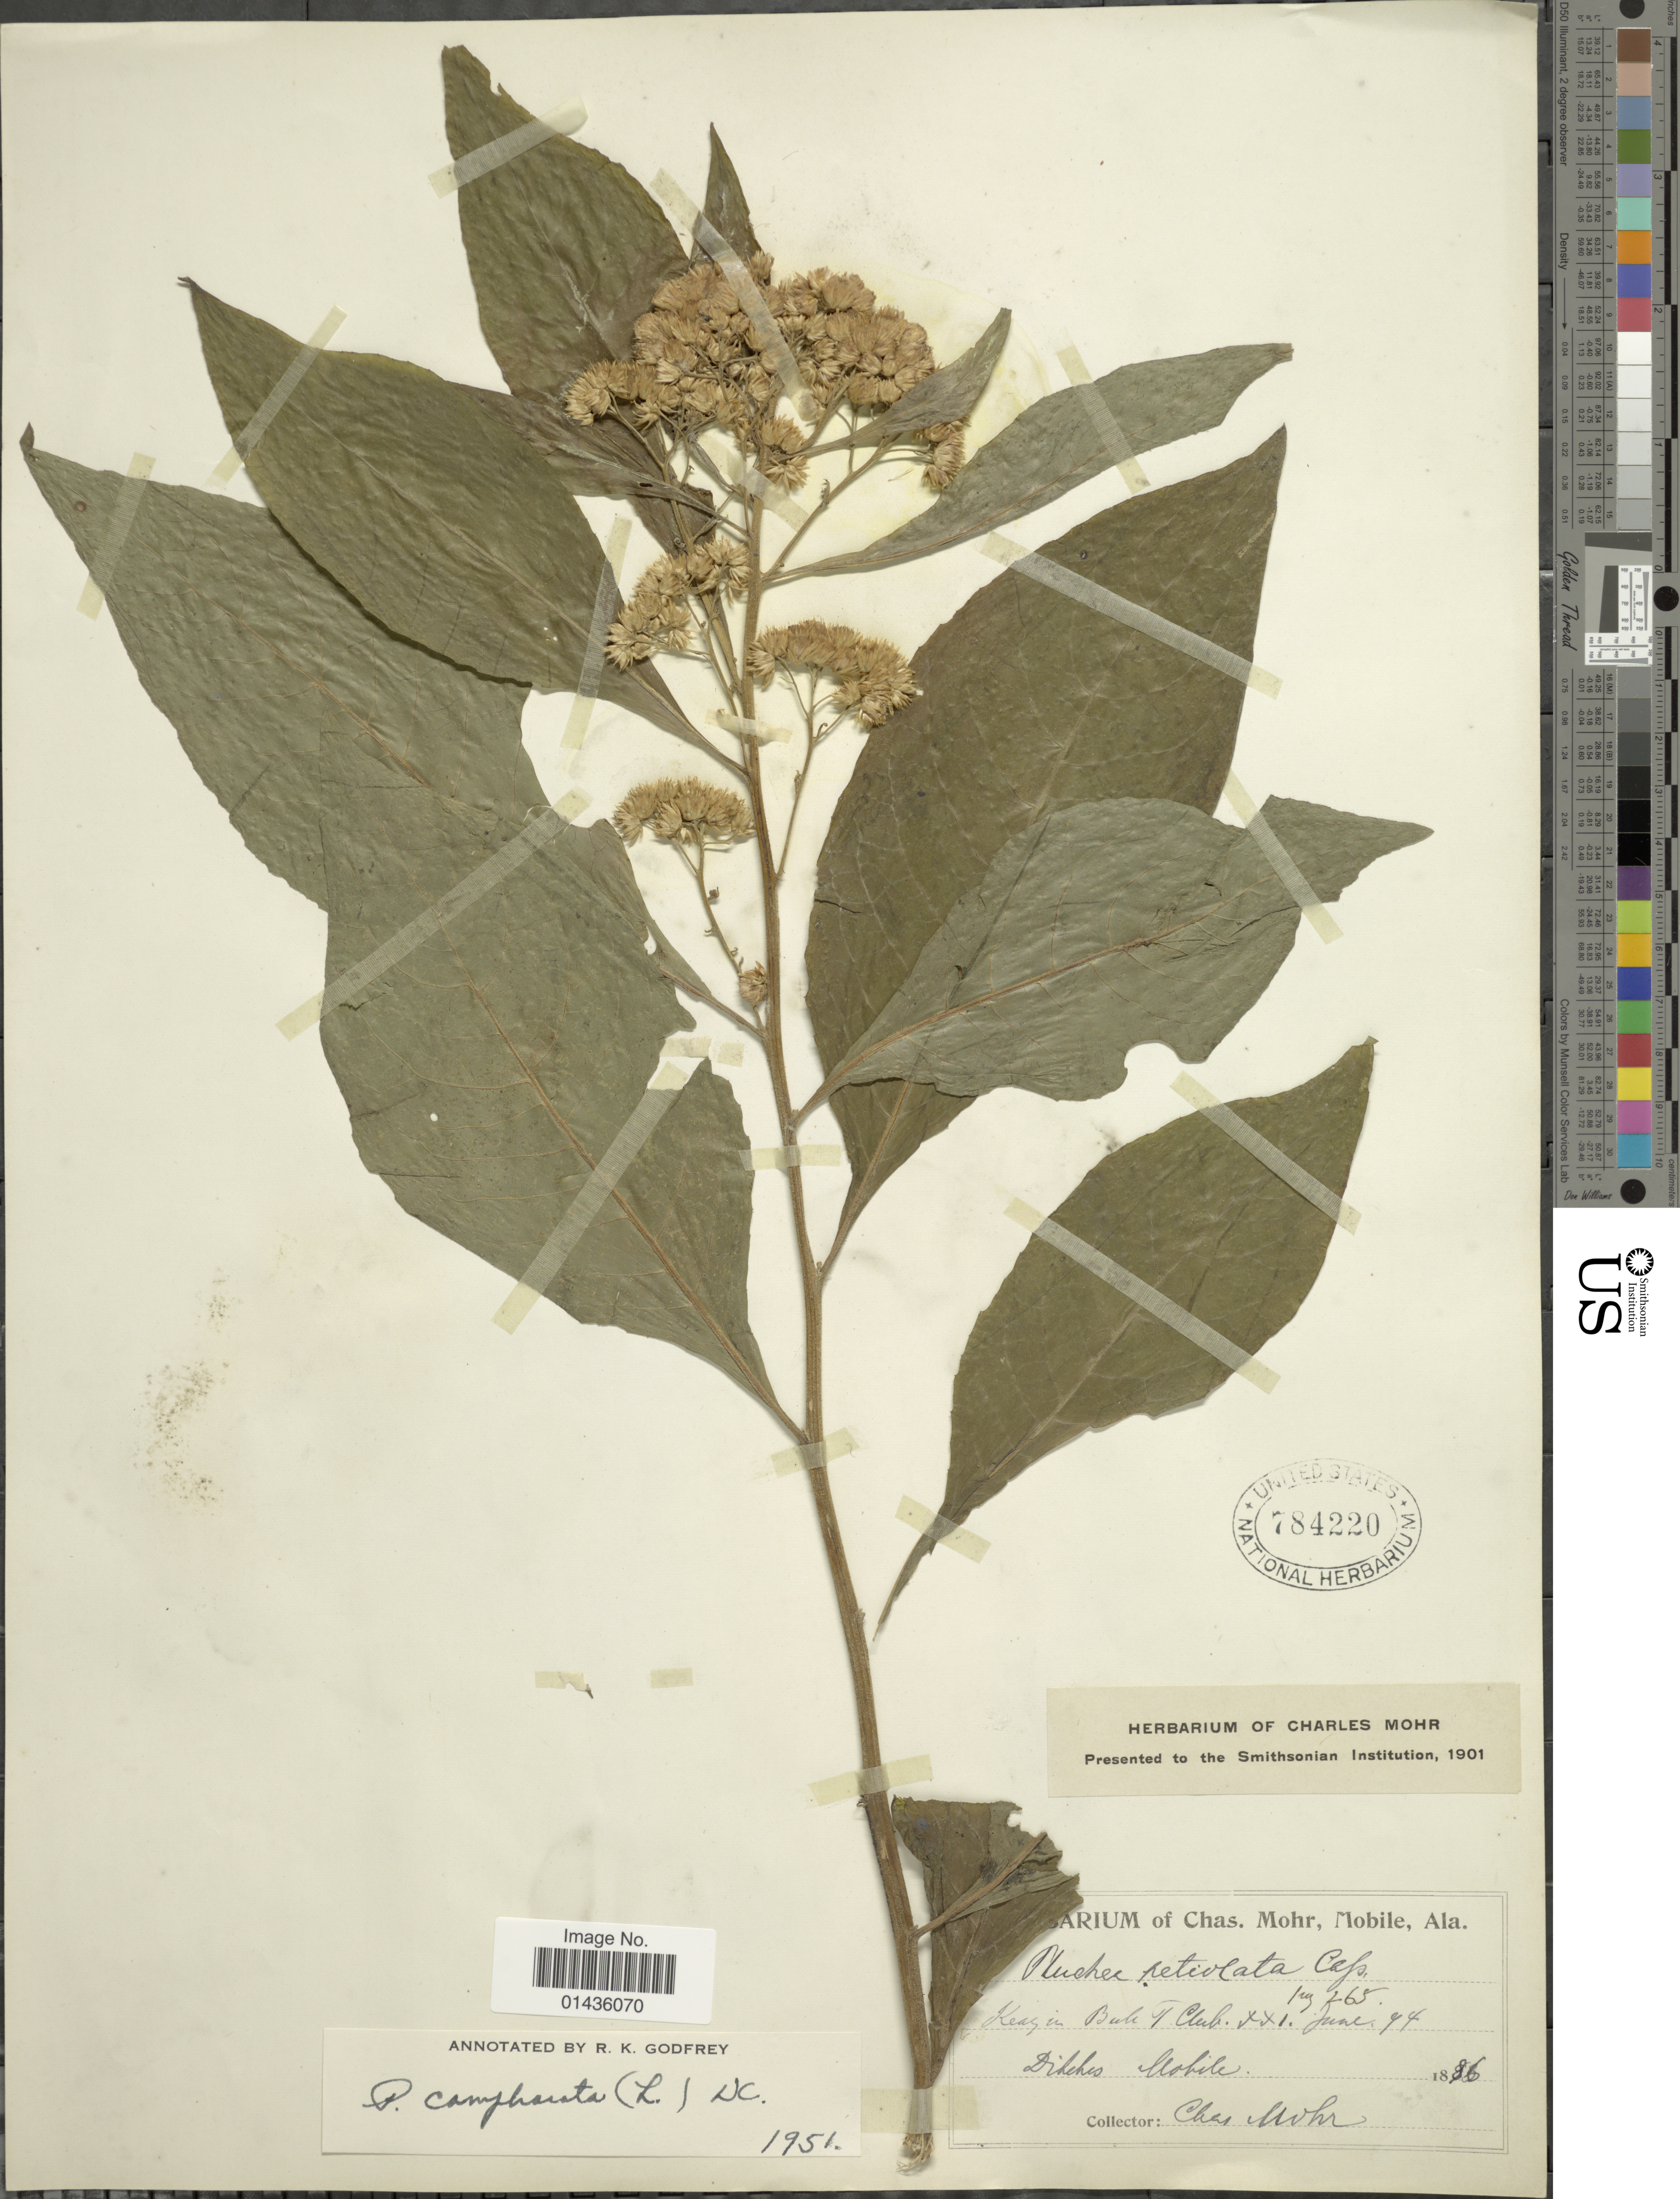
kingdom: Plantae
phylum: Tracheophyta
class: Magnoliopsida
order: Asterales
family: Asteraceae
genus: Pluchea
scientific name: Pluchea camphorata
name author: (L.) DC.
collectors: Mohr, C. T. (herbarium)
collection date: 1886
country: United States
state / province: Alabama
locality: Mobile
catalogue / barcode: US 784220